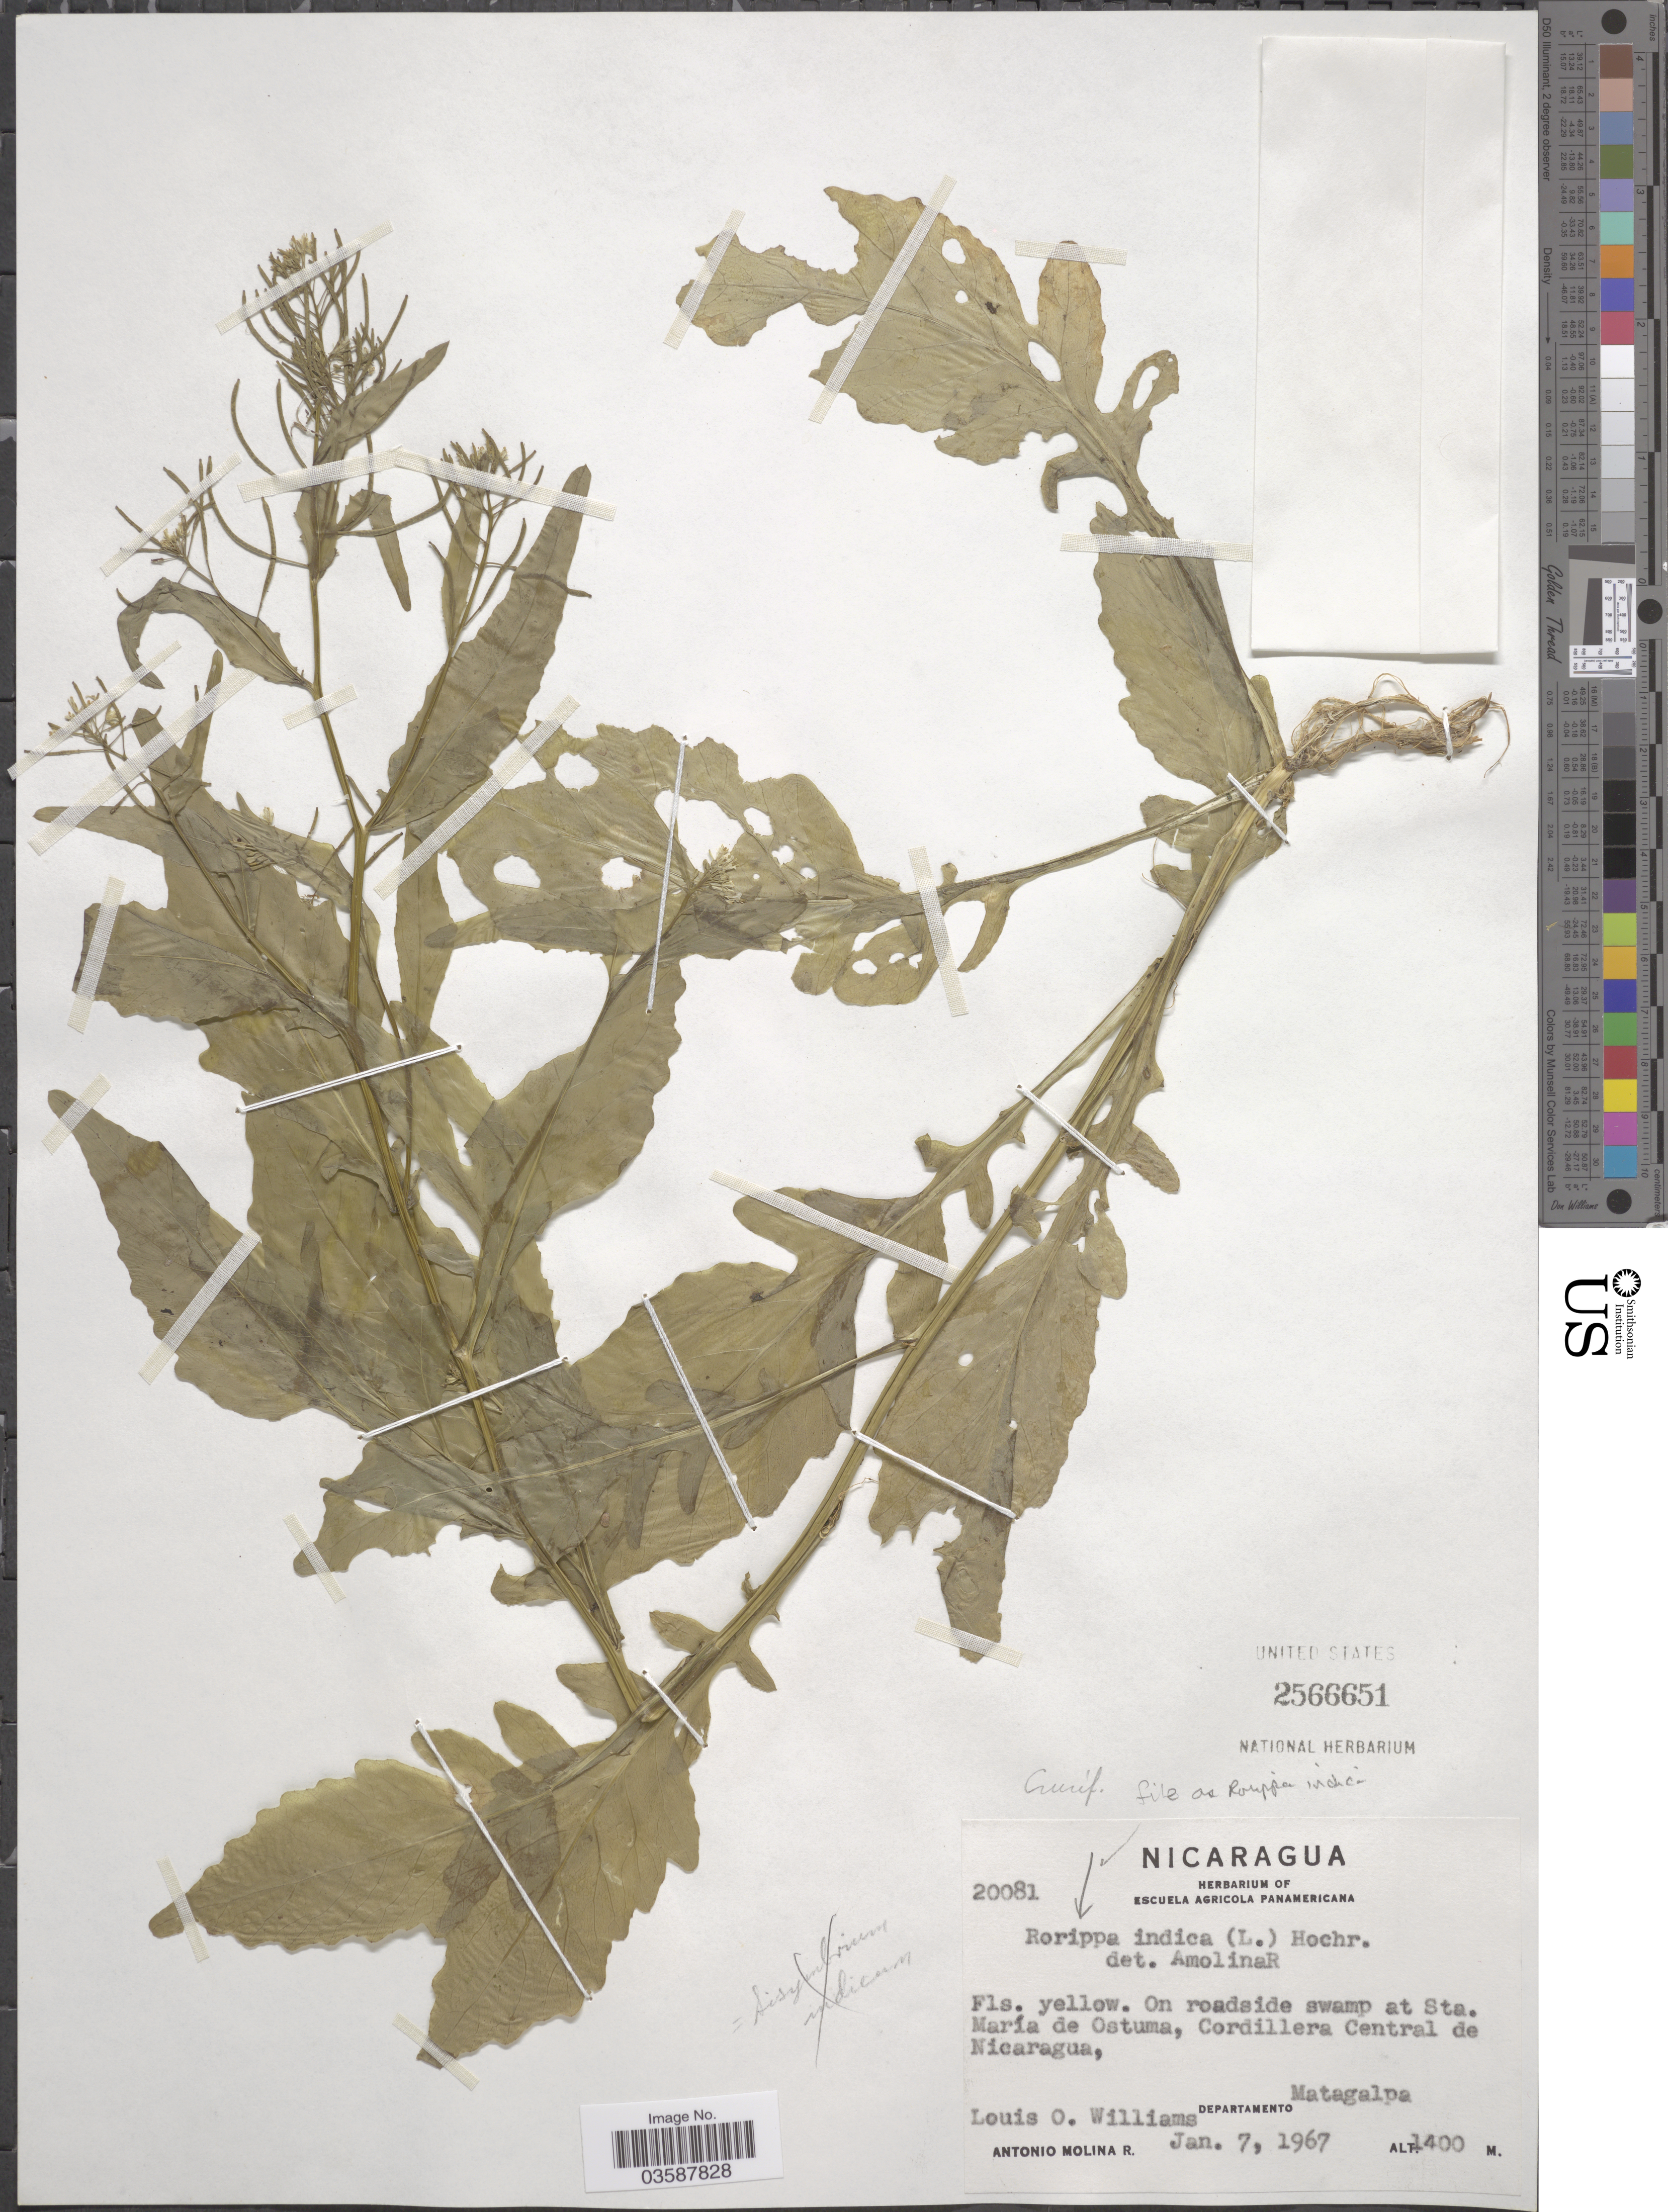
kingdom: Plantae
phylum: Tracheophyta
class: Magnoliopsida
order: Brassicales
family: Brassicaceae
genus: Rorippa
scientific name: Rorippa indica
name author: (L.) Hiern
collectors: A. Molina R.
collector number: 20081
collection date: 1967-01-07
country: Nicaragua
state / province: Matagalpa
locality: On roadside swamp at Sta. María de Ostuma, Cordillera Central de Nicaragua, Departamento Matagalpa.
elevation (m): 1400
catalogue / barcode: US 2566651